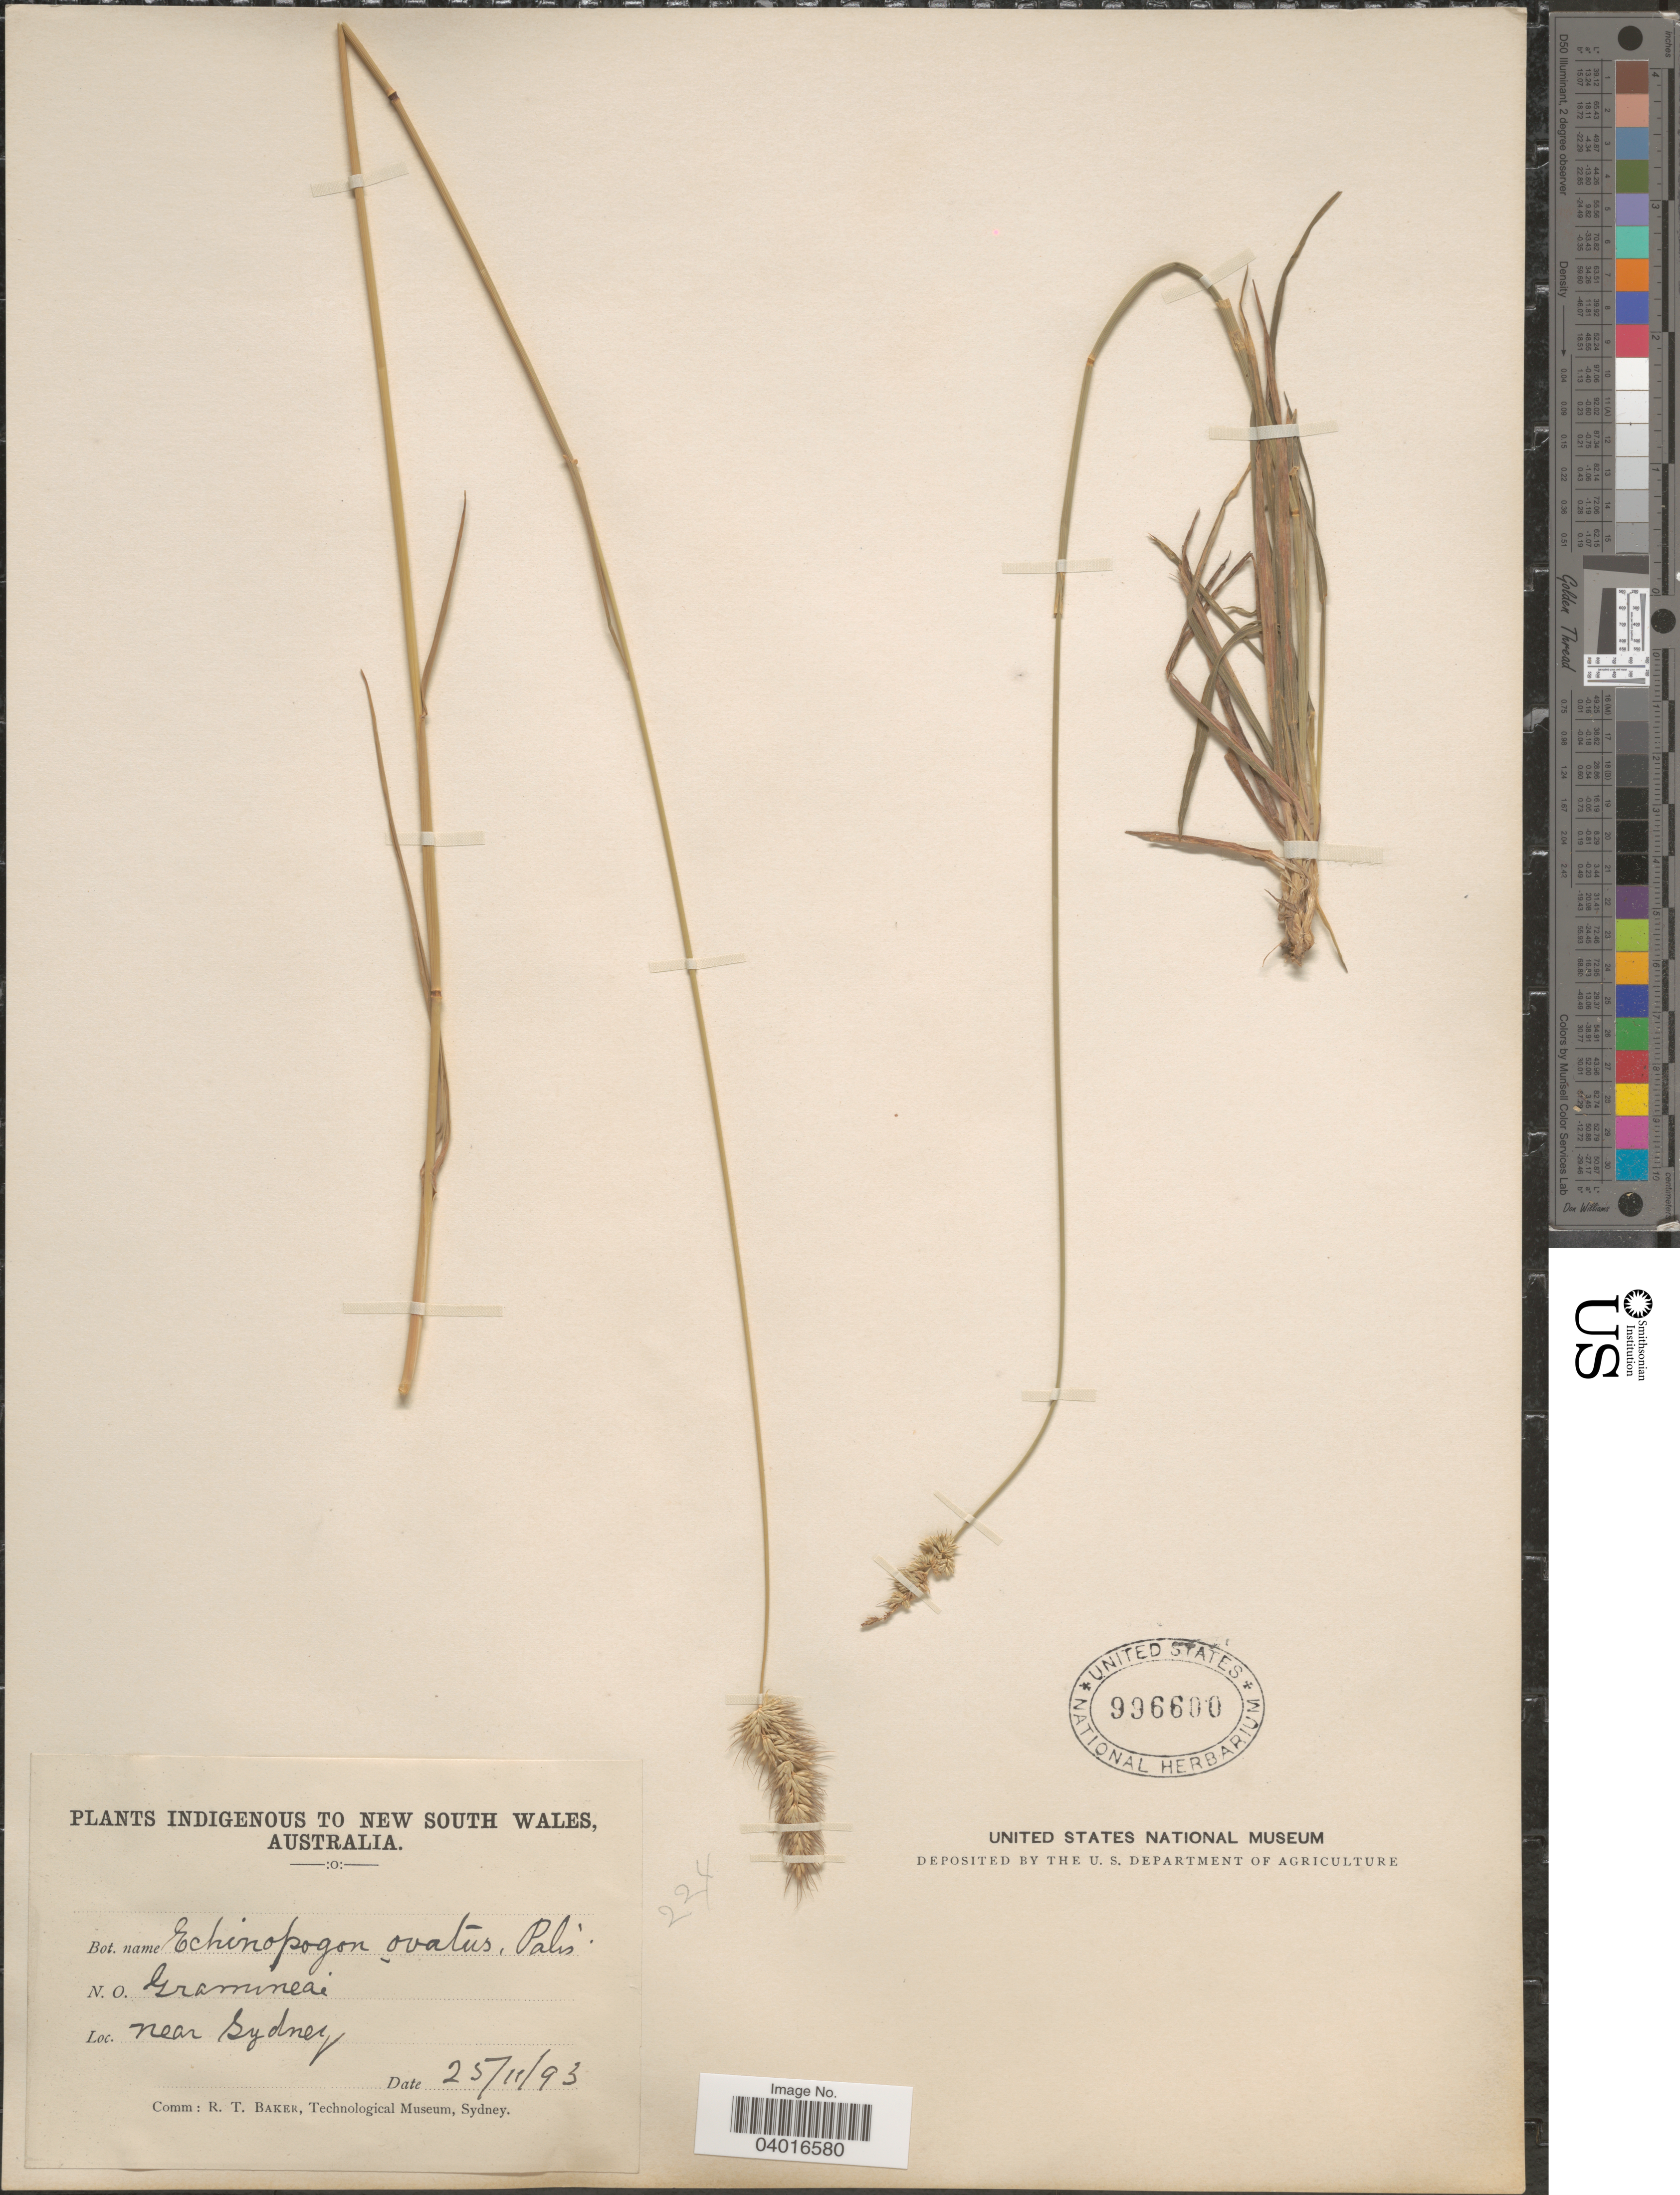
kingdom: Plantae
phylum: Tracheophyta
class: Liliopsida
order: Poales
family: Poaceae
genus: Echinopogon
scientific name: Echinopogon ovatus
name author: (G. Forst.) P. Beauv.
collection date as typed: Transcribed d/m/y: 25/11/93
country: Australia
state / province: New South Wales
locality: Near Sydney.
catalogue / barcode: US 996600